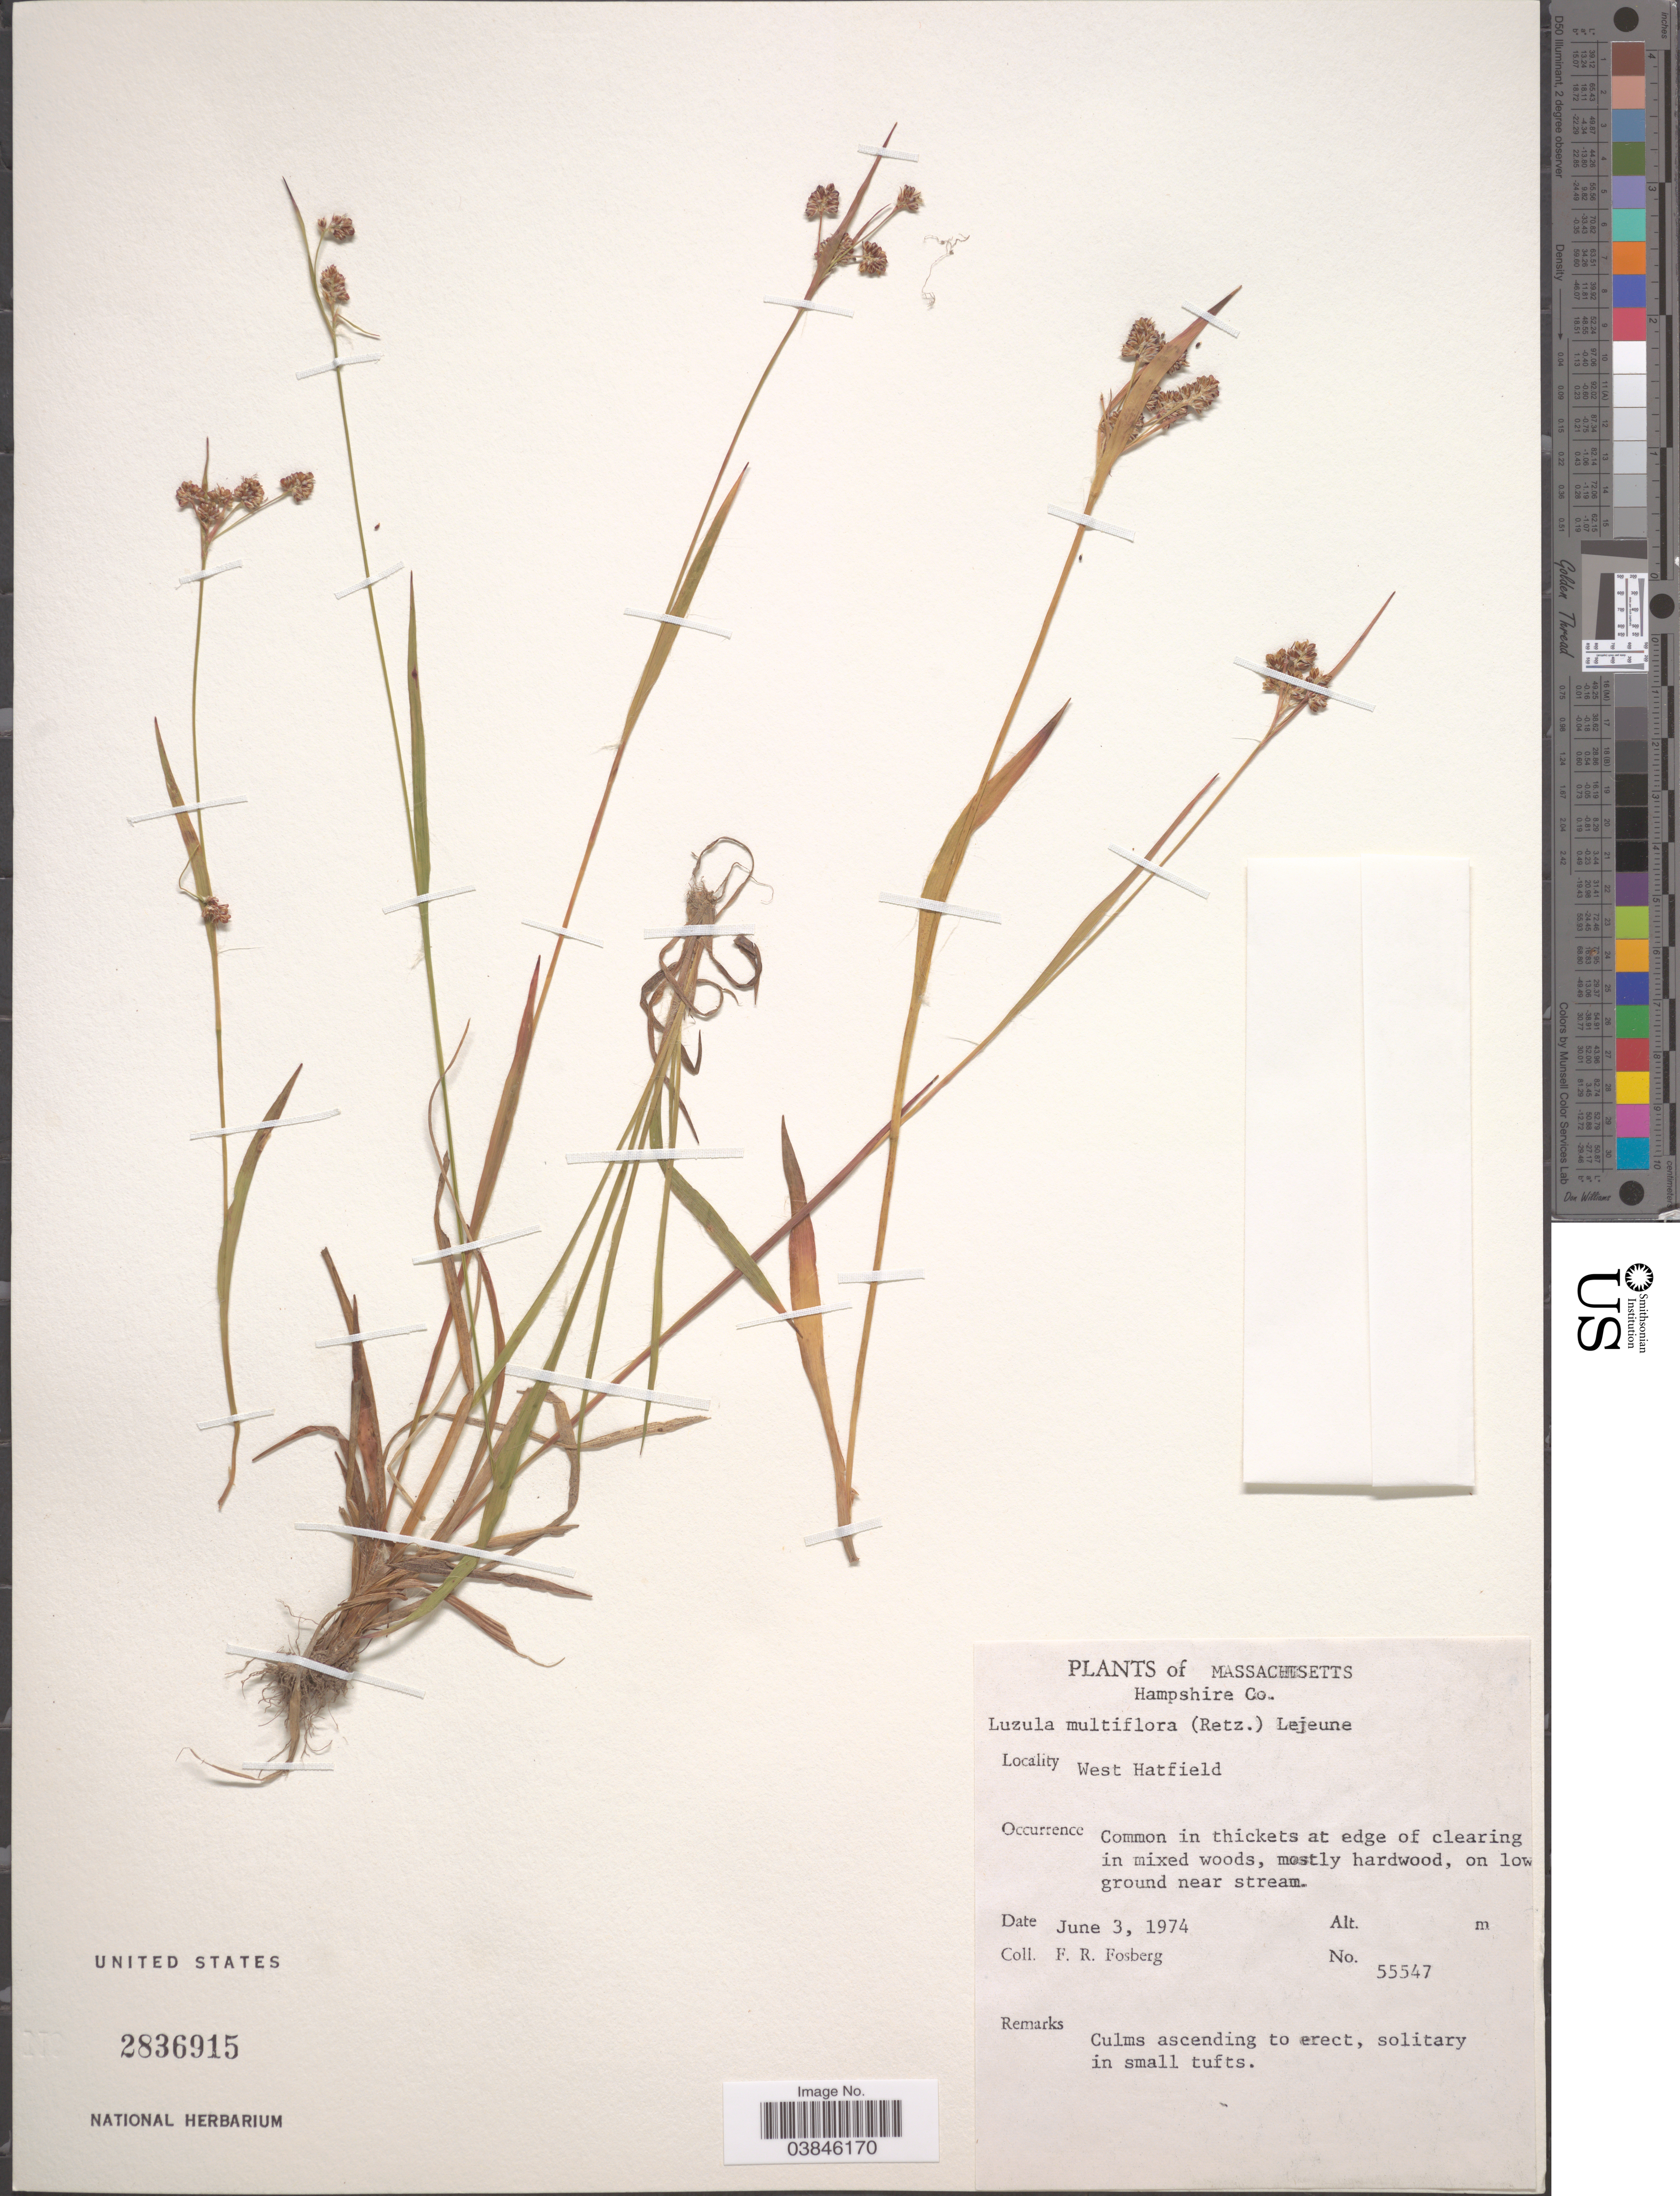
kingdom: Plantae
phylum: Tracheophyta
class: Liliopsida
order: Poales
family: Juncaceae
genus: Luzula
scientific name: Luzula multiflora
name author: (Ehrh.) Lej.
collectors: F. R. Fosberg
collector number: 55547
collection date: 1974-06-03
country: United States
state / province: Massachusetts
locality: Hampshire Co. West Hatfield.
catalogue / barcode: US 2836915